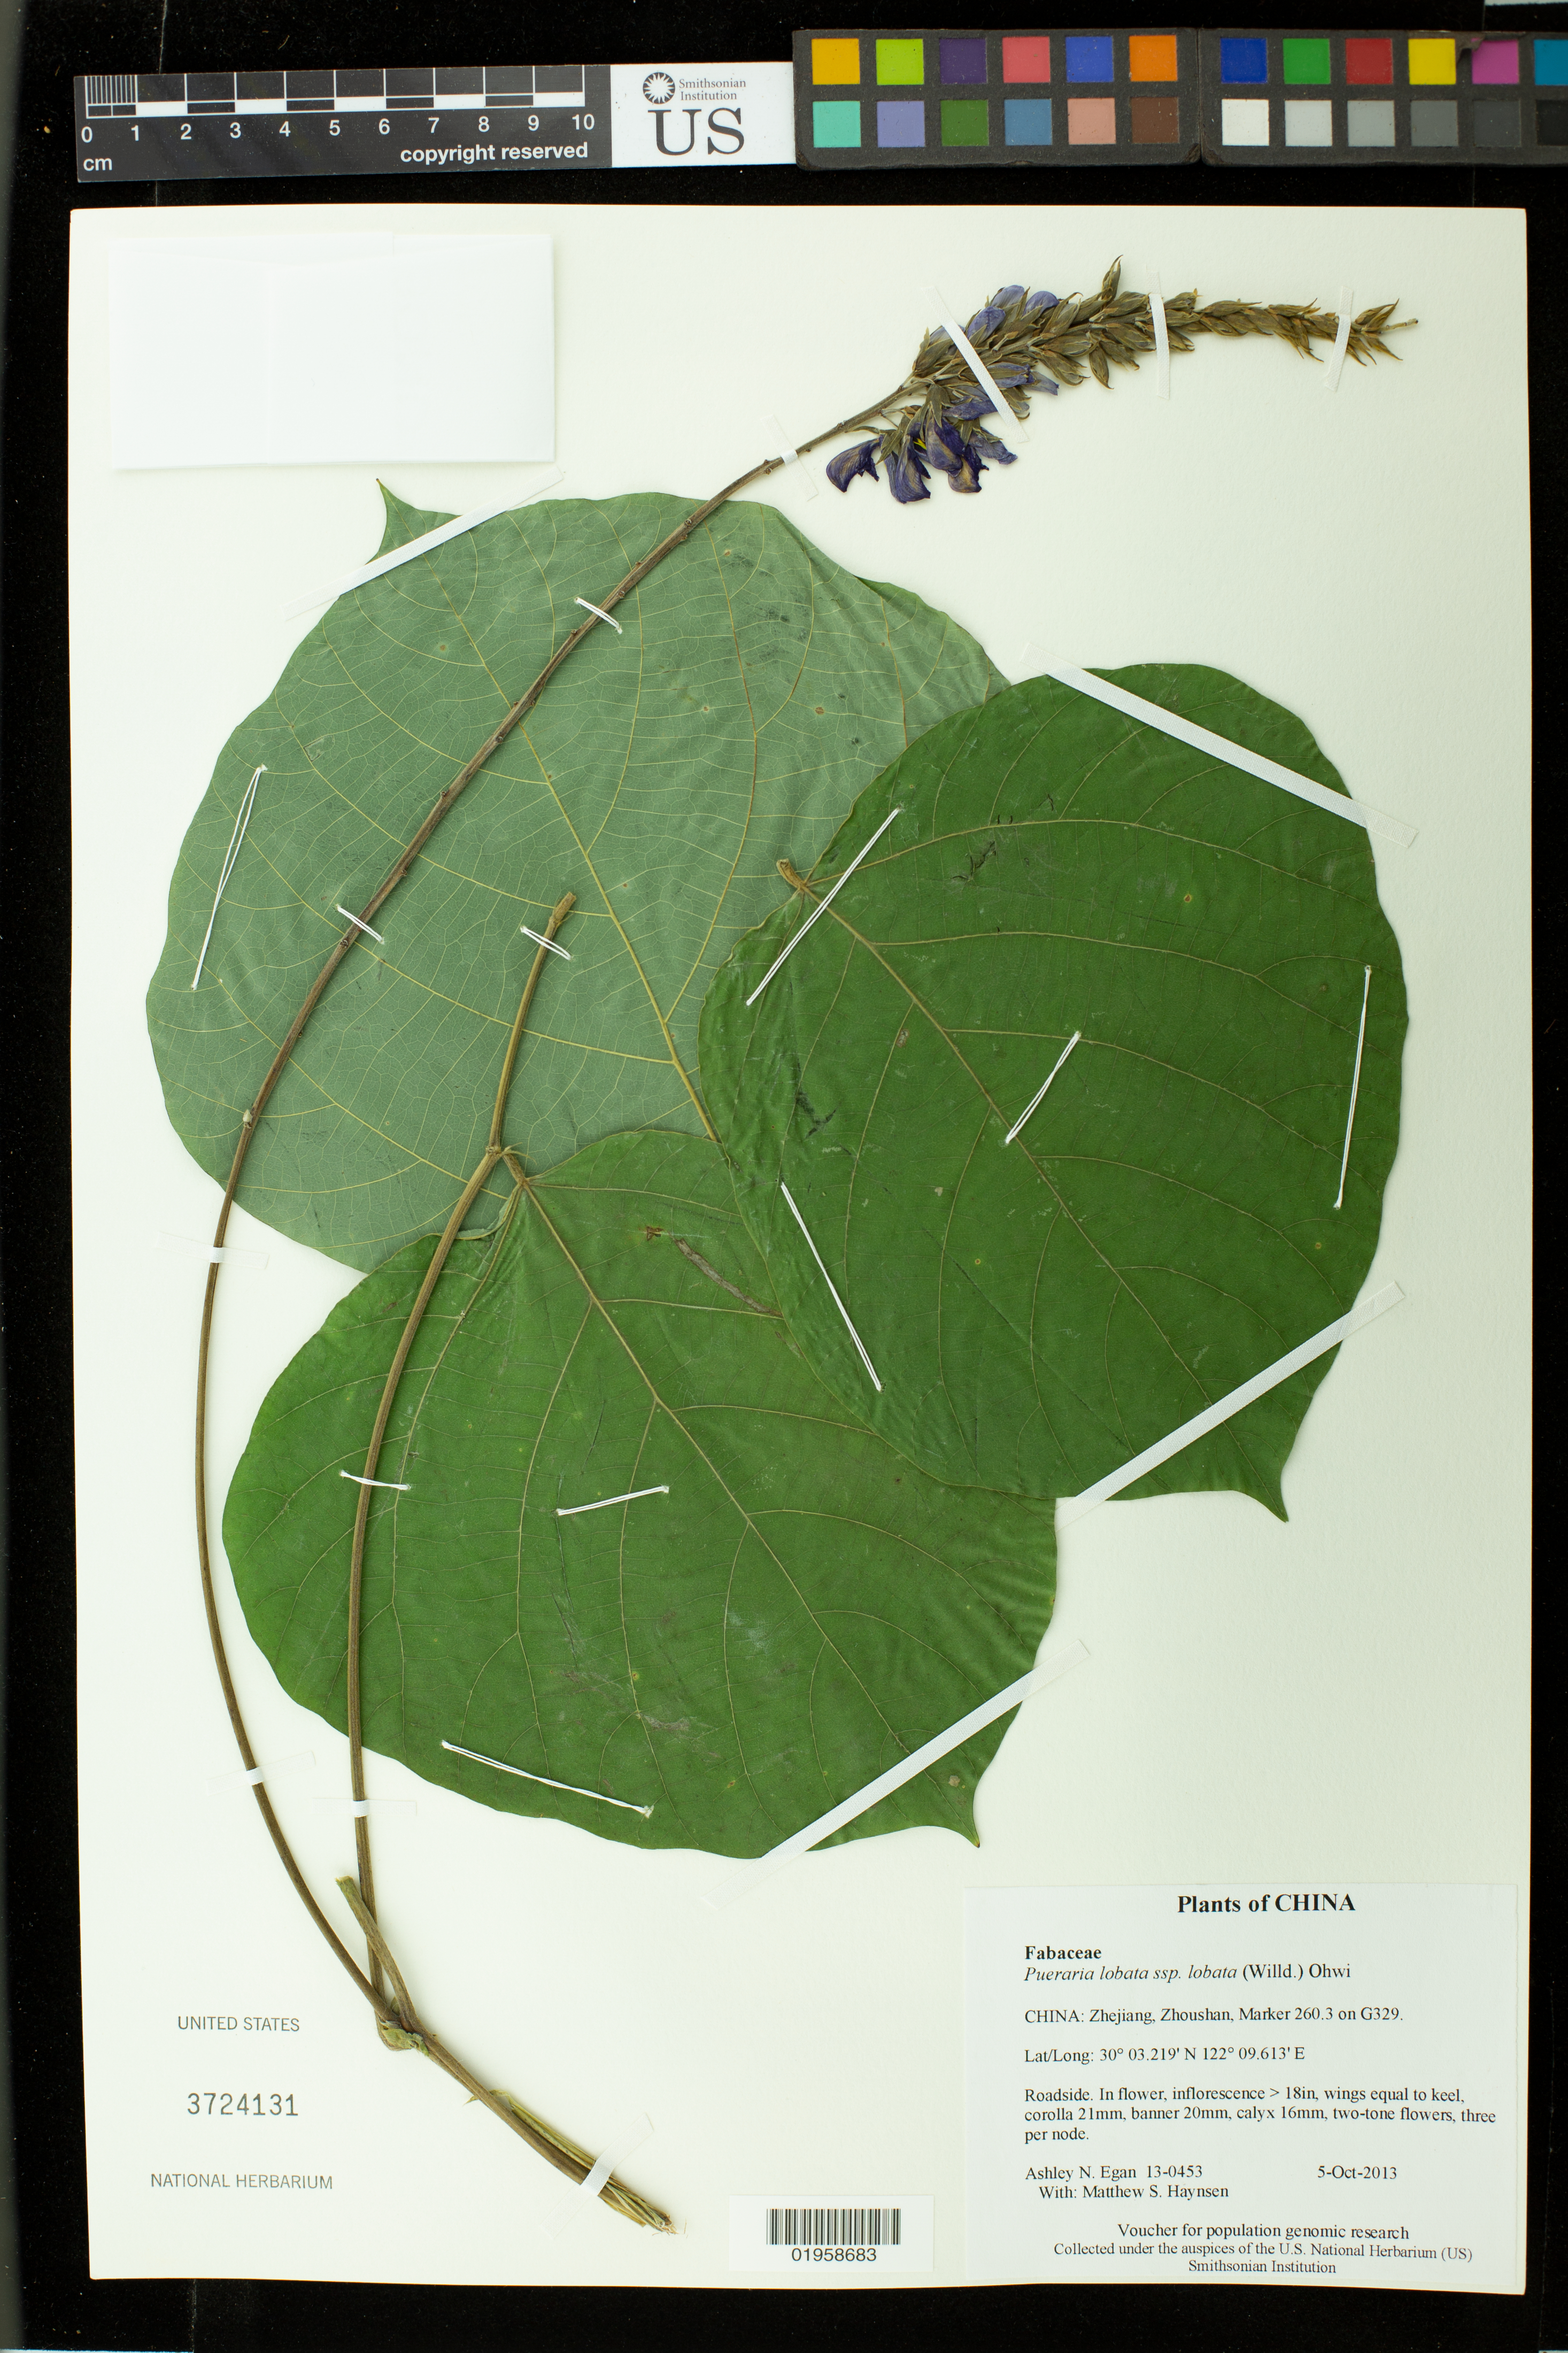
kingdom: Plantae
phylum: Tracheophyta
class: Magnoliopsida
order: Fabales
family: Fabaceae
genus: Pueraria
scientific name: Pueraria lobata subsp. lobata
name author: (Willd.) Ohwi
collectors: A. N. Egan & M. Hansen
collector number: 13-0453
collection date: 2013-10-05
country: China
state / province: Zhejiang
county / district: Zhoushan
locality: Marker 260.3 on G329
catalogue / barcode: US 3724131